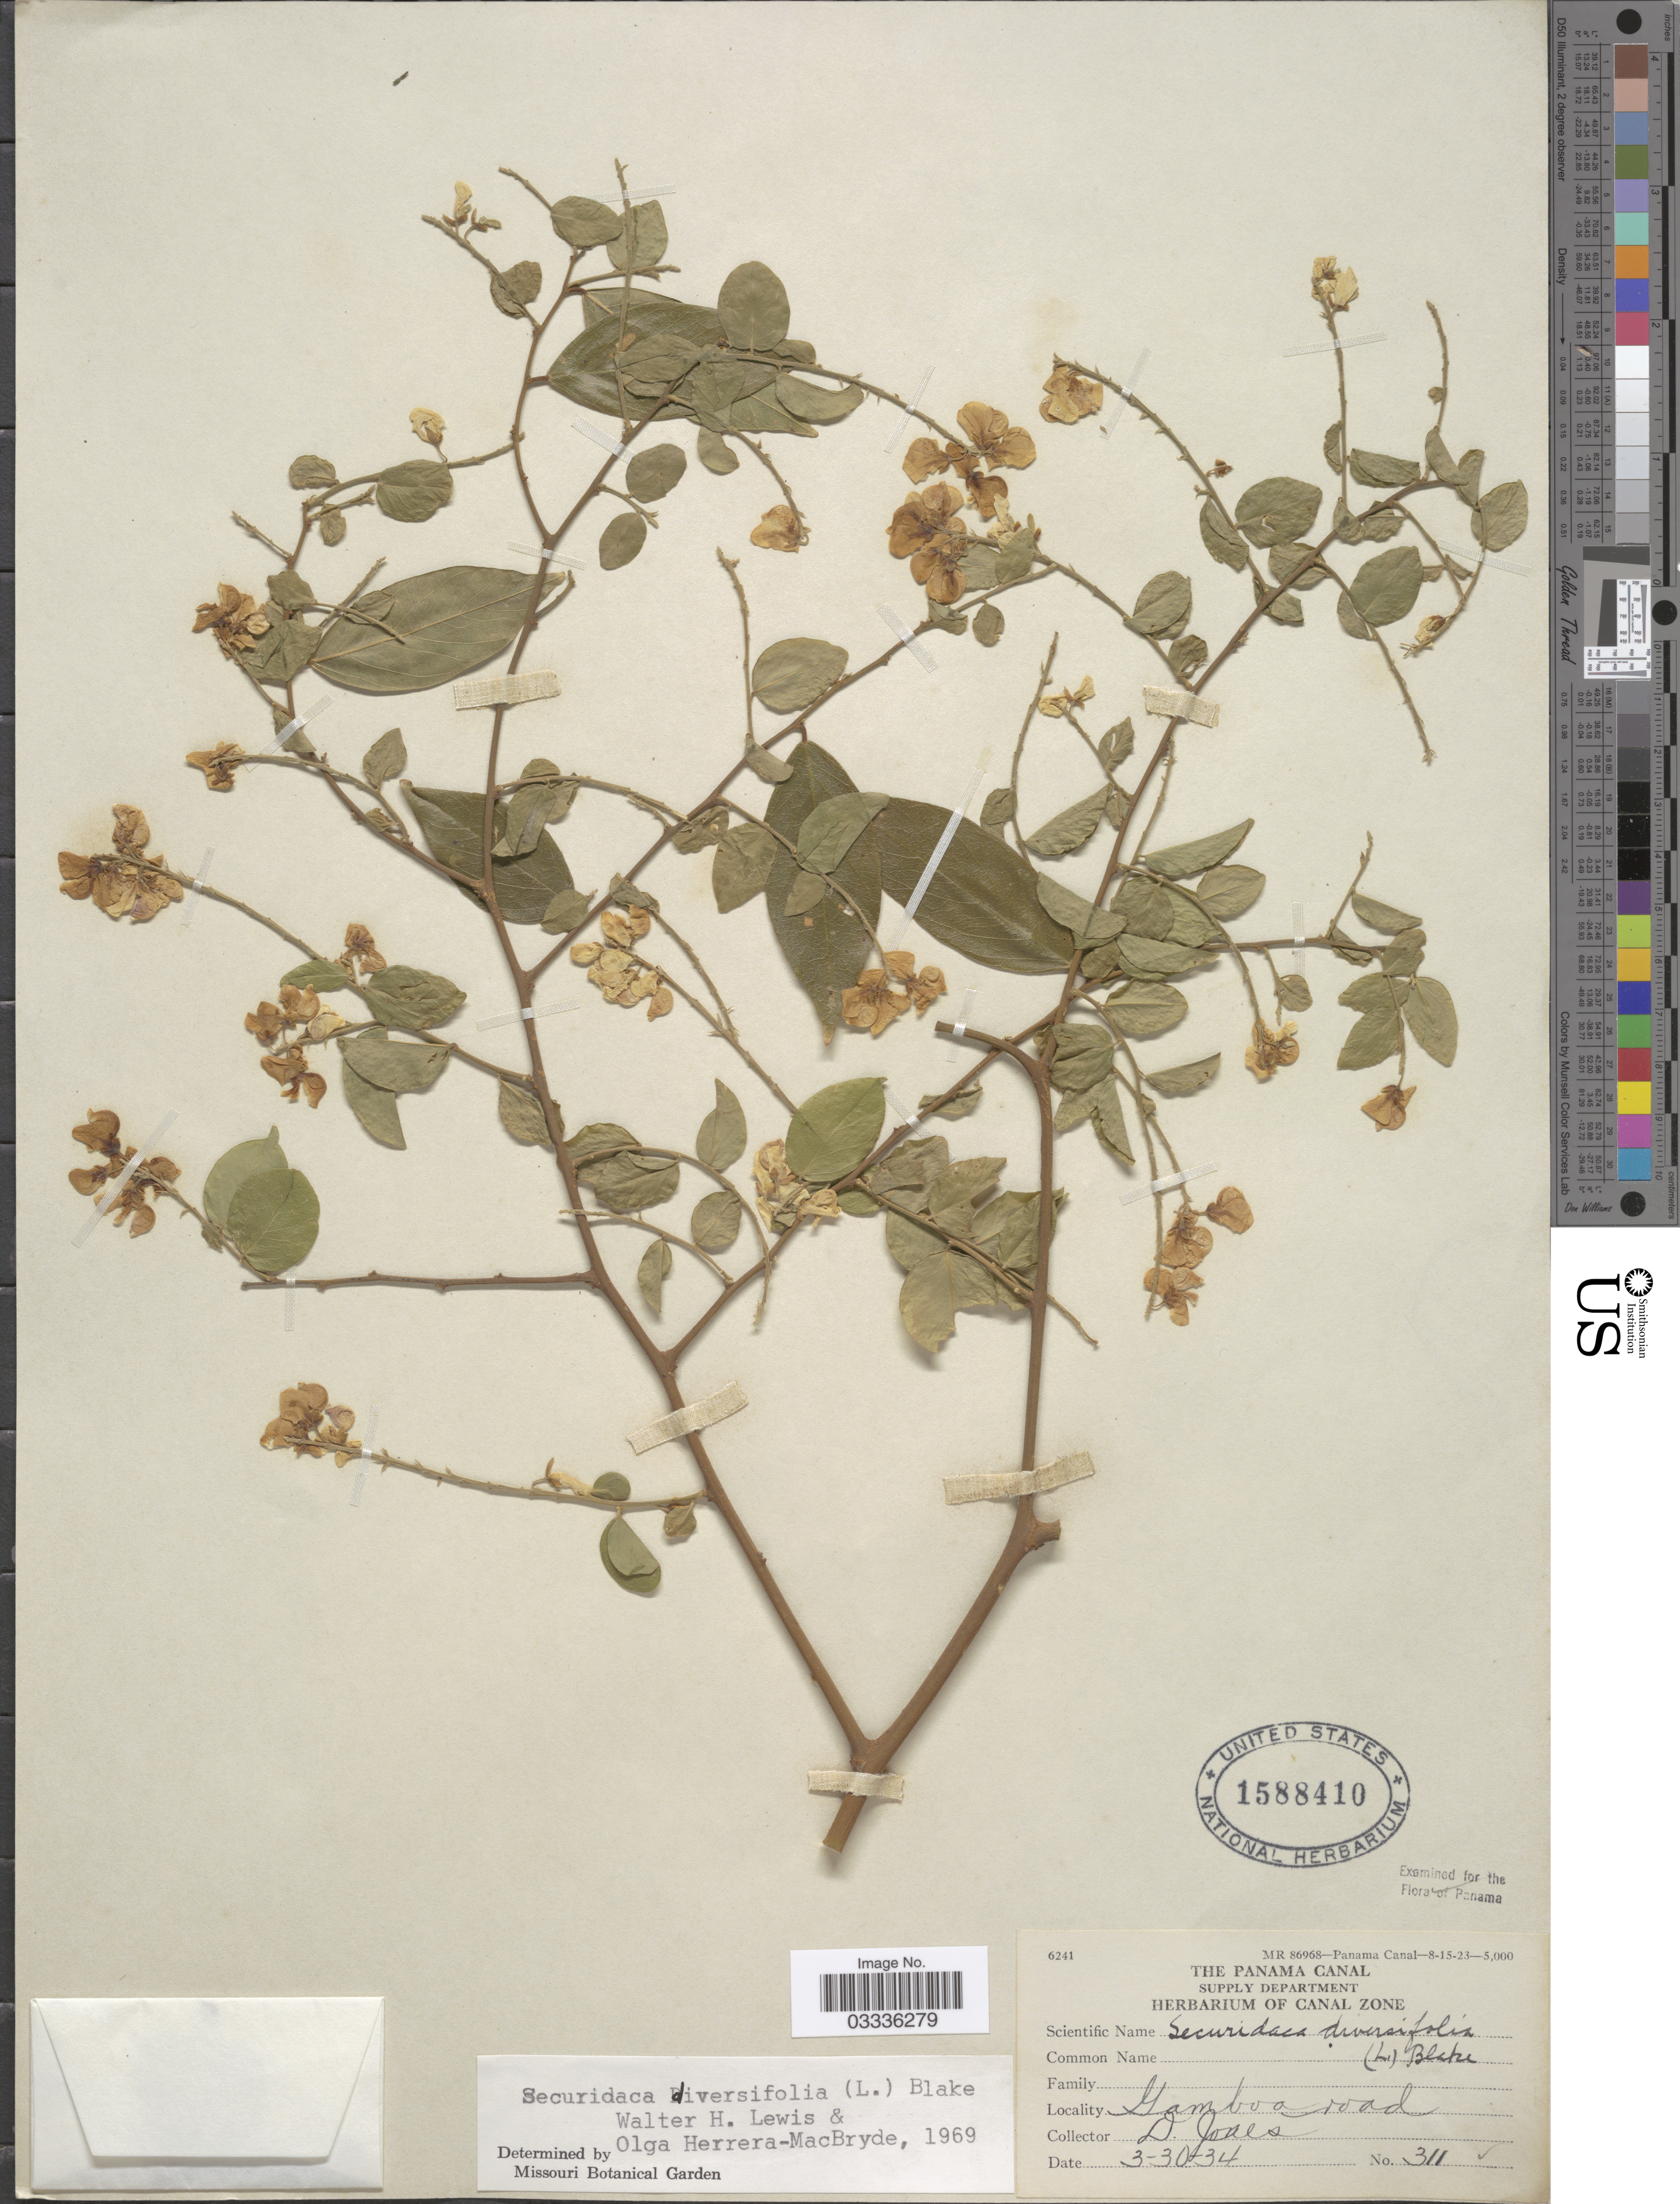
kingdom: Plantae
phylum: Tracheophyta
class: Magnoliopsida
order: Fabales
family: Polygalaceae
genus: Securidaca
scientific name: Securidaca diversifolia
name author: (L.) S.F. Blake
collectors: D. Jones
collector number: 311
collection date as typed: Transcribed d/m/y: 30/3/34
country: Panama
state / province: Colón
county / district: Canal Zone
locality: The Panama Canal [unsure placement] Gamboa road.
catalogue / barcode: US 1588410